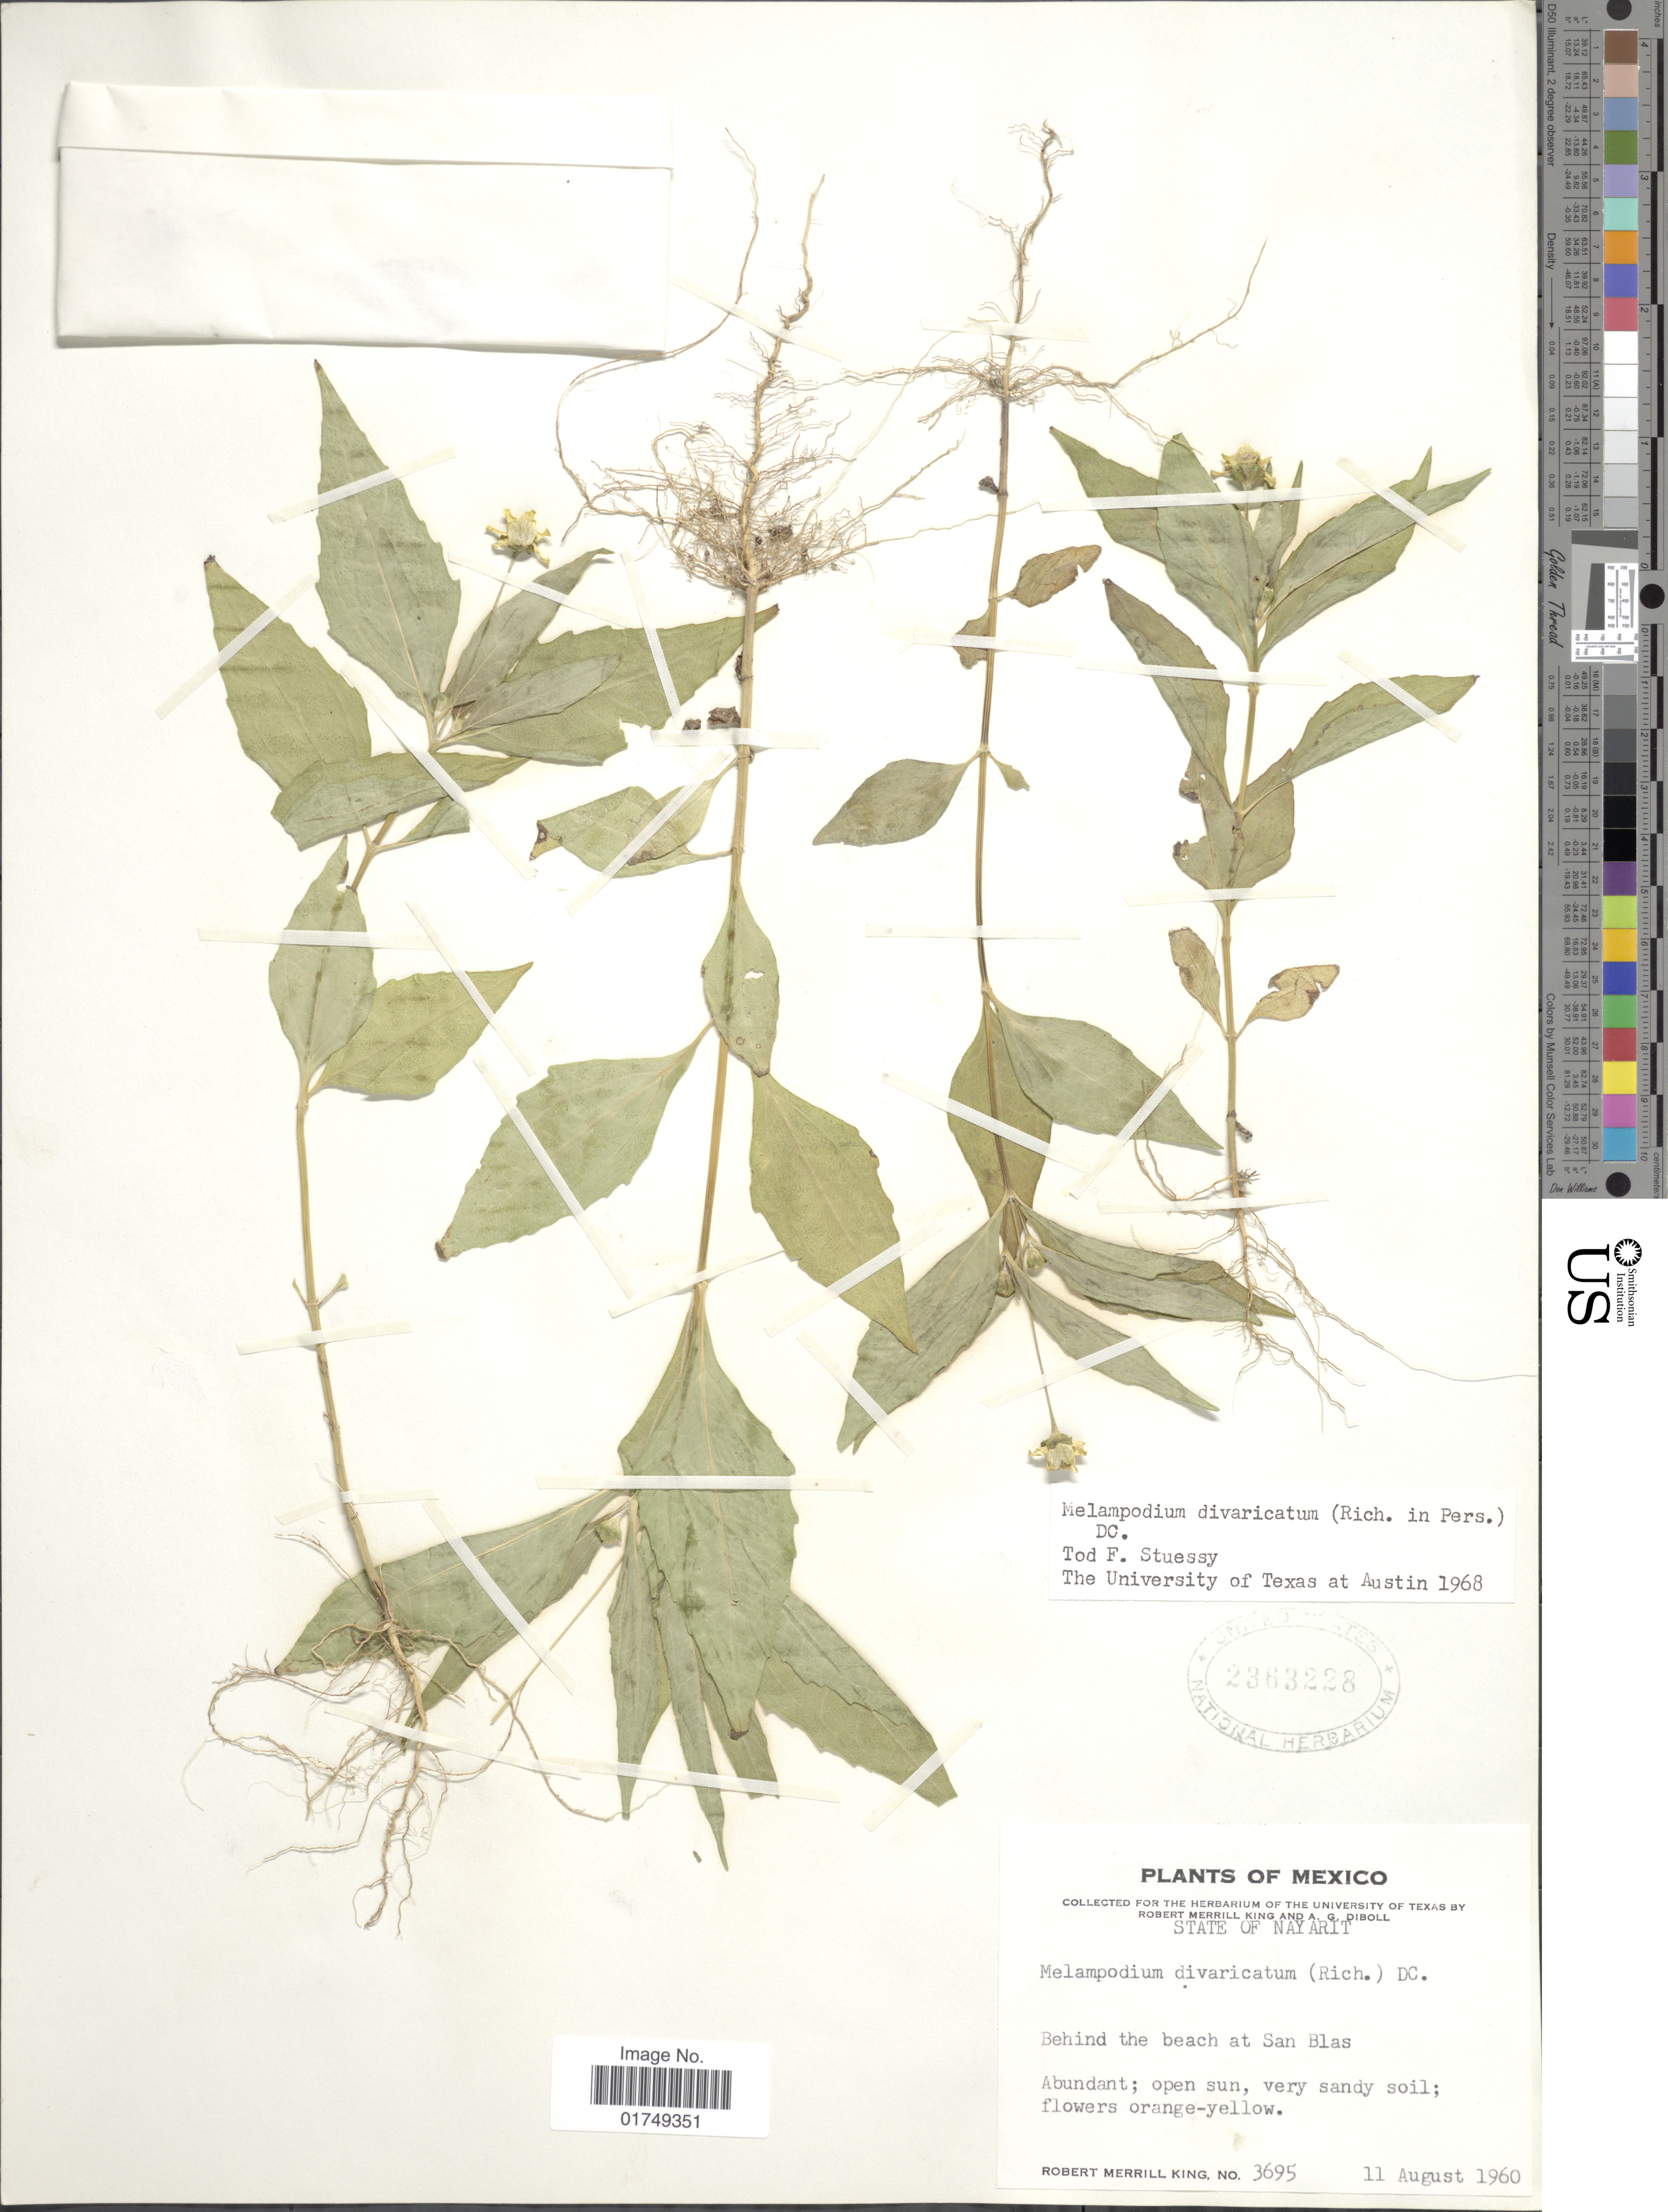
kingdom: Plantae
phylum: Tracheophyta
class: Magnoliopsida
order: Asterales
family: Asteraceae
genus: Melampodium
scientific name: Melampodium divaricatum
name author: (Rich.) DC.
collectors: R. M. King & A. Diboll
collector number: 3695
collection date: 1960-08-11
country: Mexico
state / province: Nayarit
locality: Behind the beach at San Blas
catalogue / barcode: US 2363228